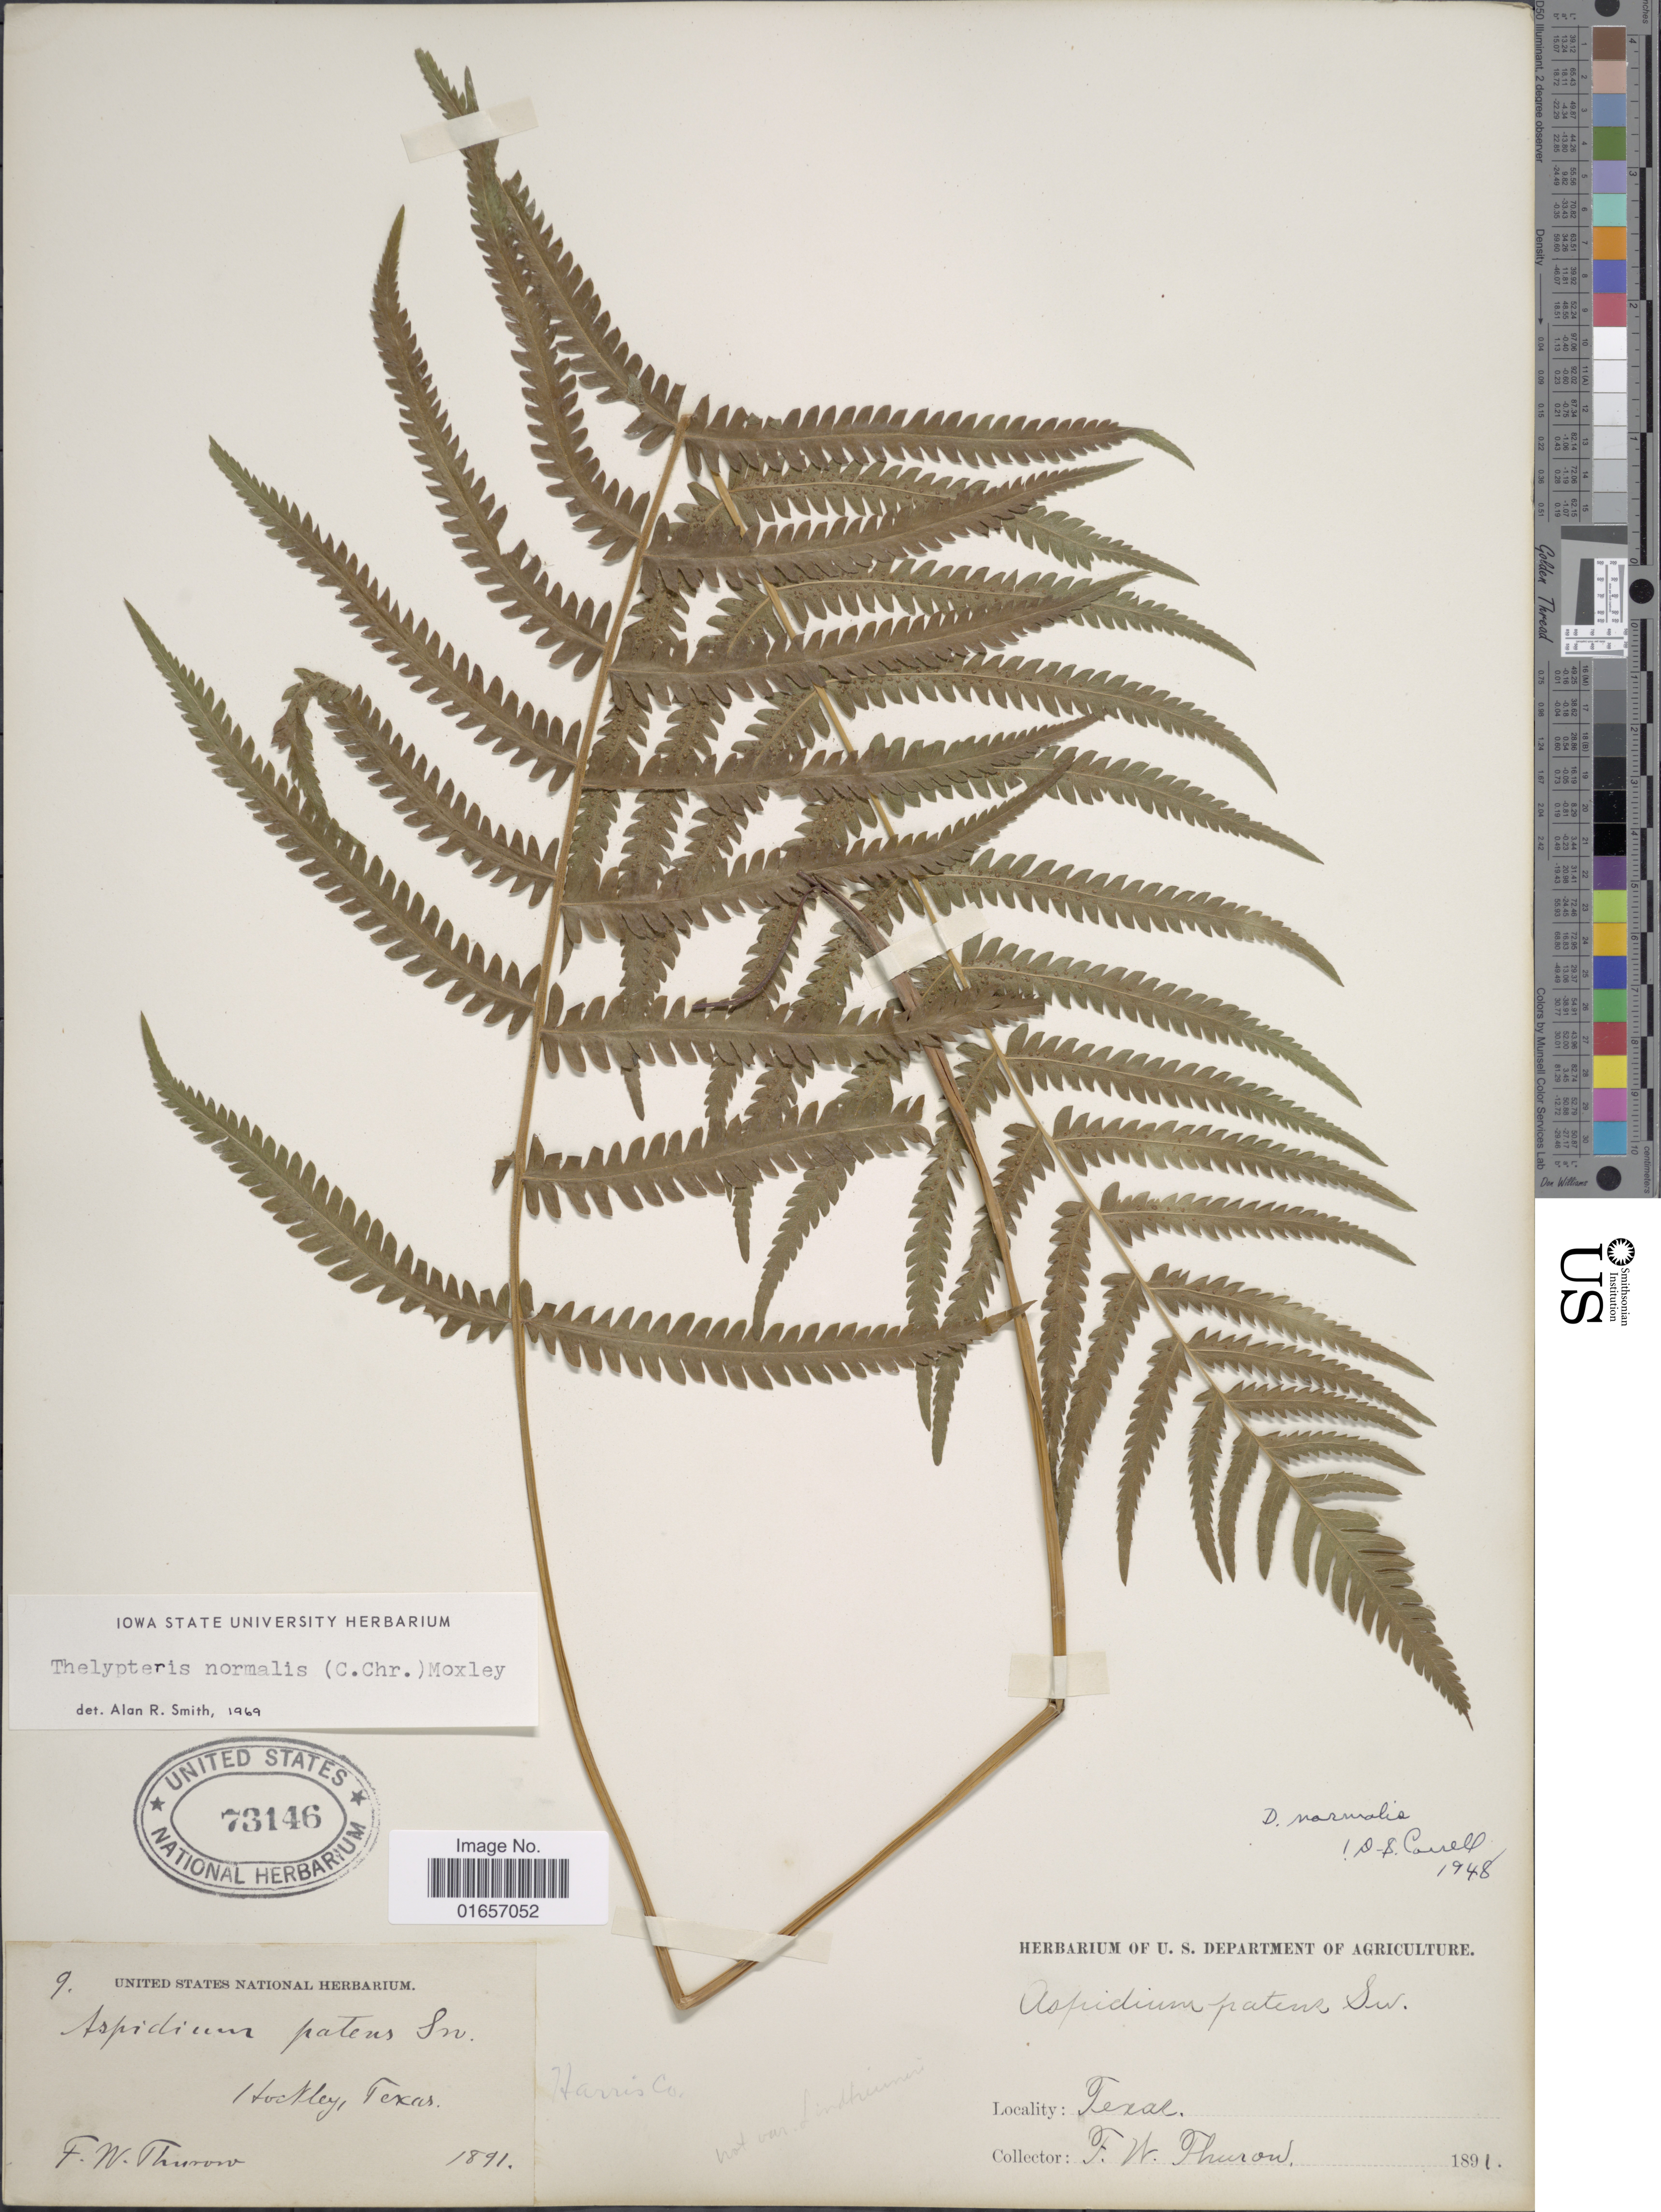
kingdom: Plantae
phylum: Tracheophyta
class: Polypodiopsida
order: Polypodiales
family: Thelypteridaceae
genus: Christella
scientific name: Christella kunthii comb. ined.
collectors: F. W. Thurow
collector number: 9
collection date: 1891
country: United States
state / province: Texas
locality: Hockley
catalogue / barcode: US 73146